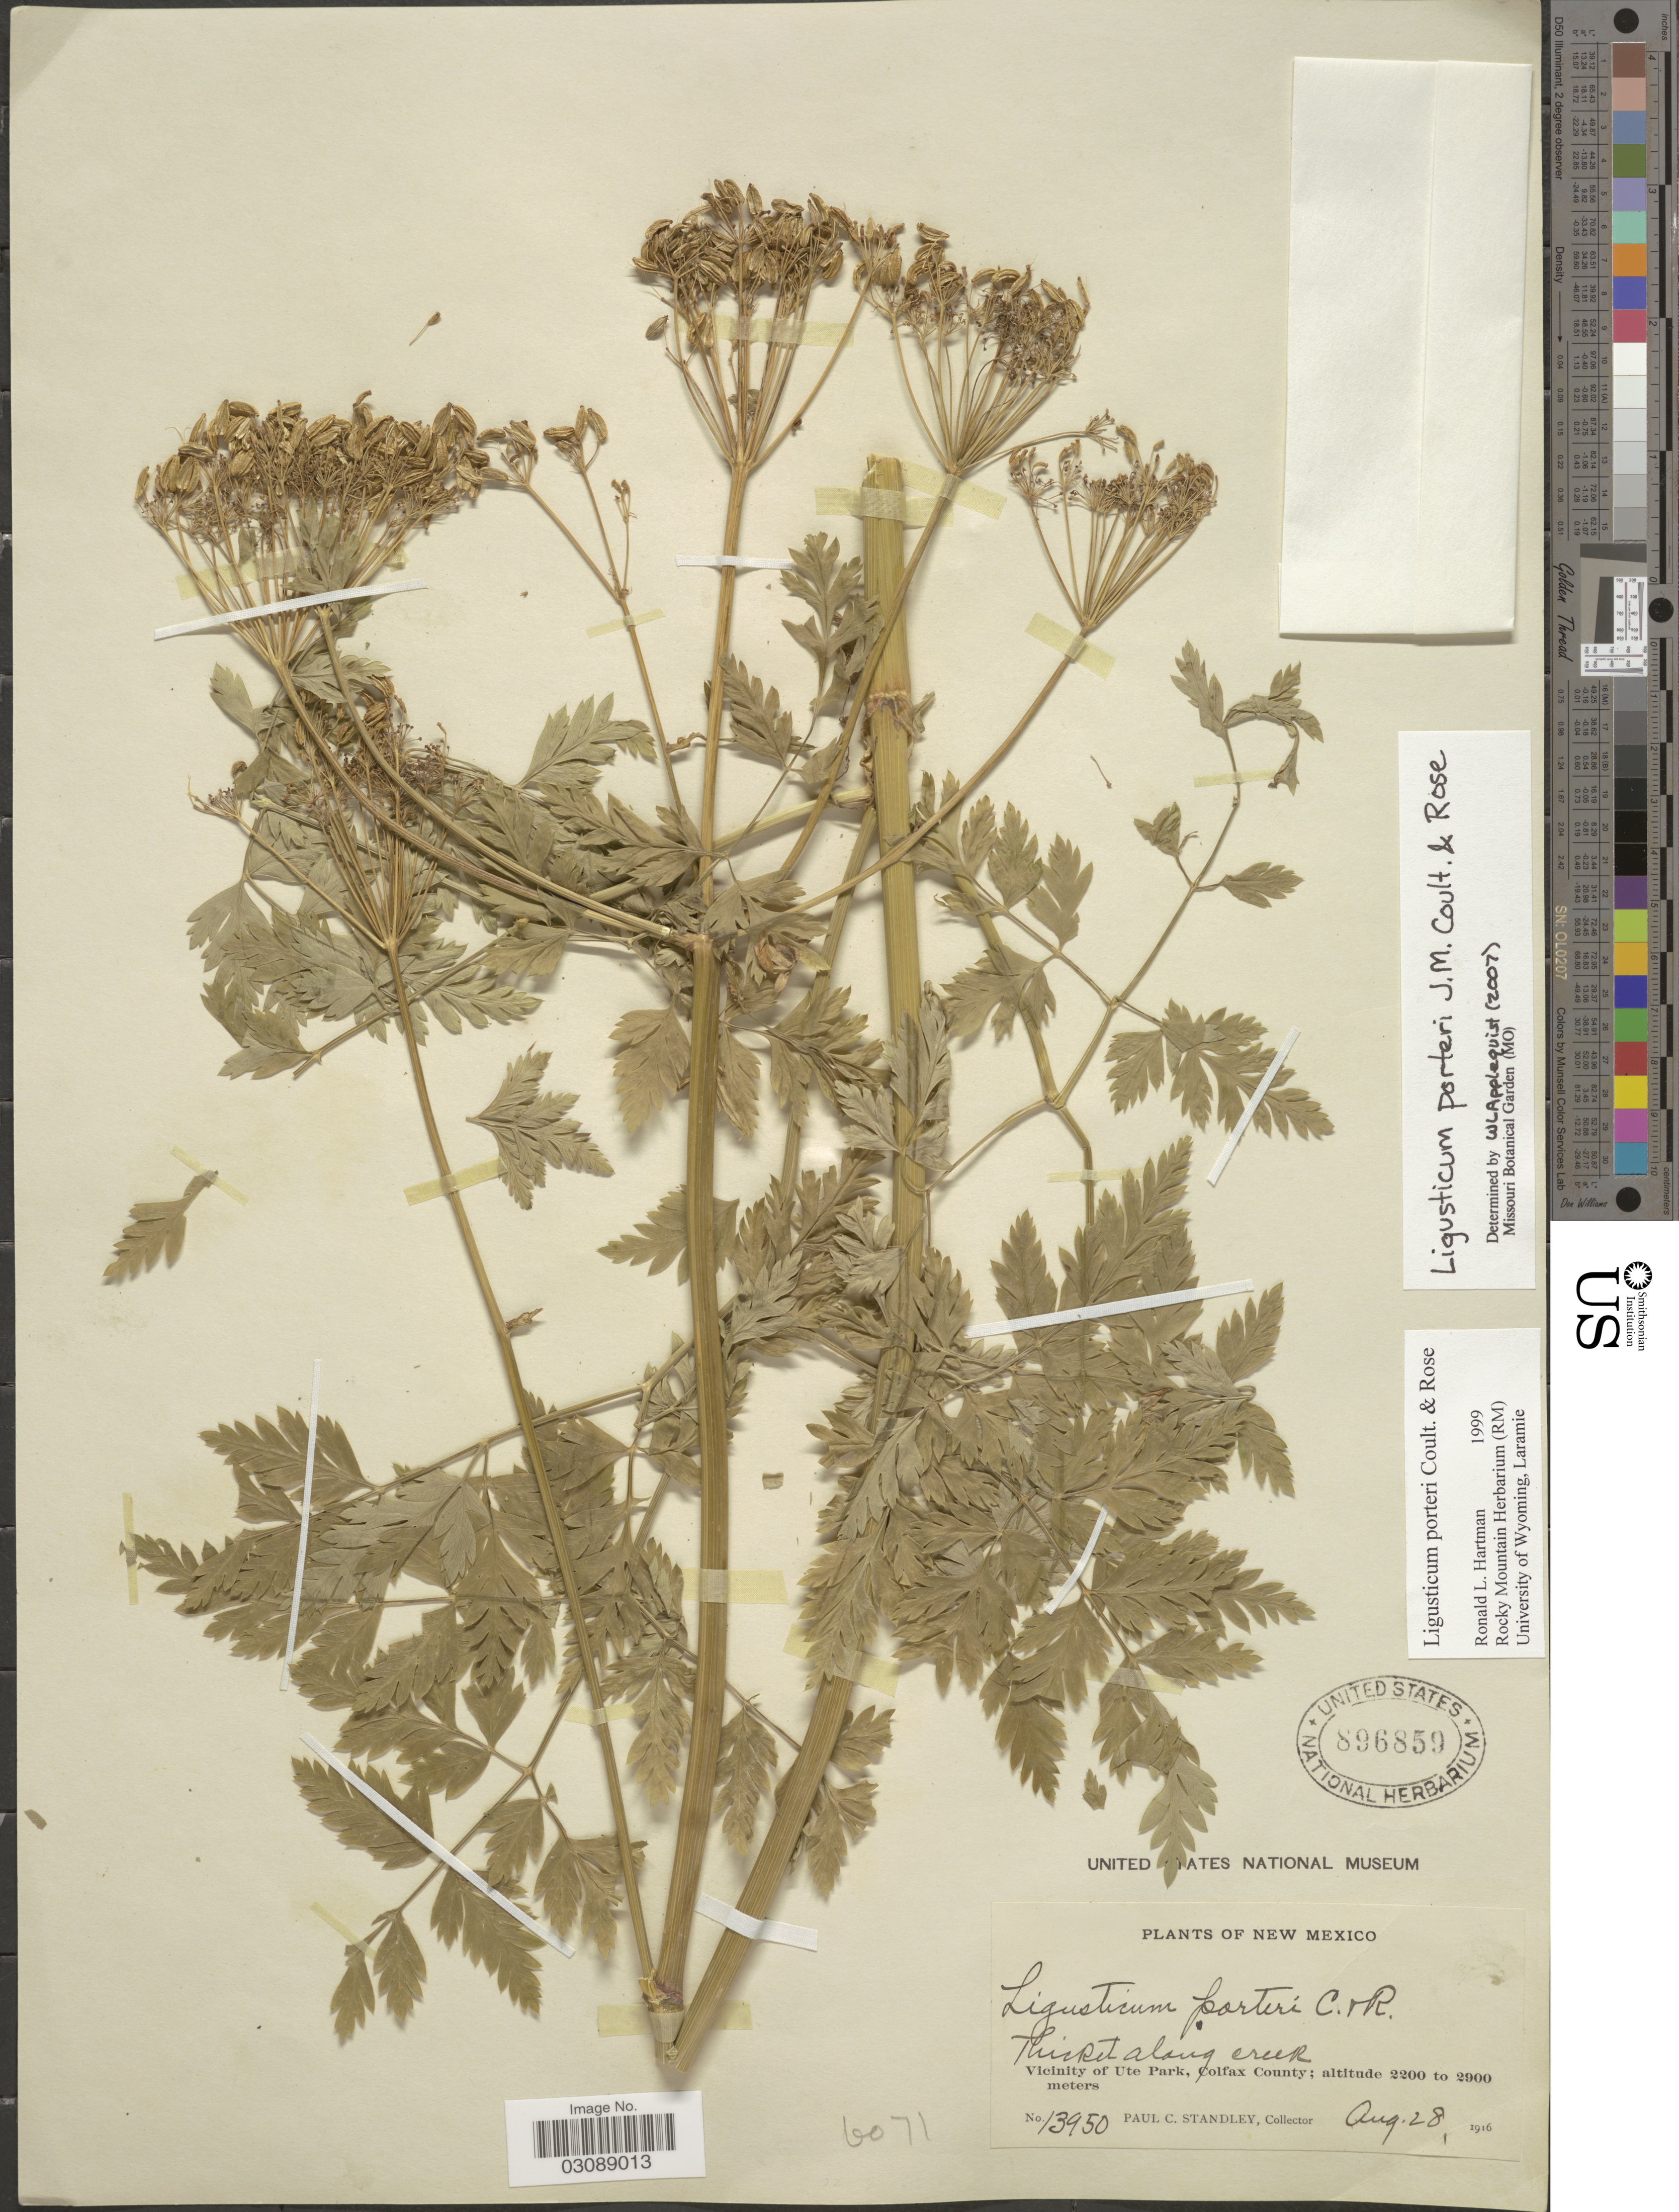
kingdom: Plantae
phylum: Tracheophyta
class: Magnoliopsida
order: Apiales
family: Apiaceae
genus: Ligusticum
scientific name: Ligusticum porteri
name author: J.M. Coult. & Rose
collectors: P. C. Standley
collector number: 13950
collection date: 1916-08-28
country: United States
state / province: New Mexico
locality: Vicinity of Ute Park, Colfax County.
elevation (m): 2200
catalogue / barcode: US 896859